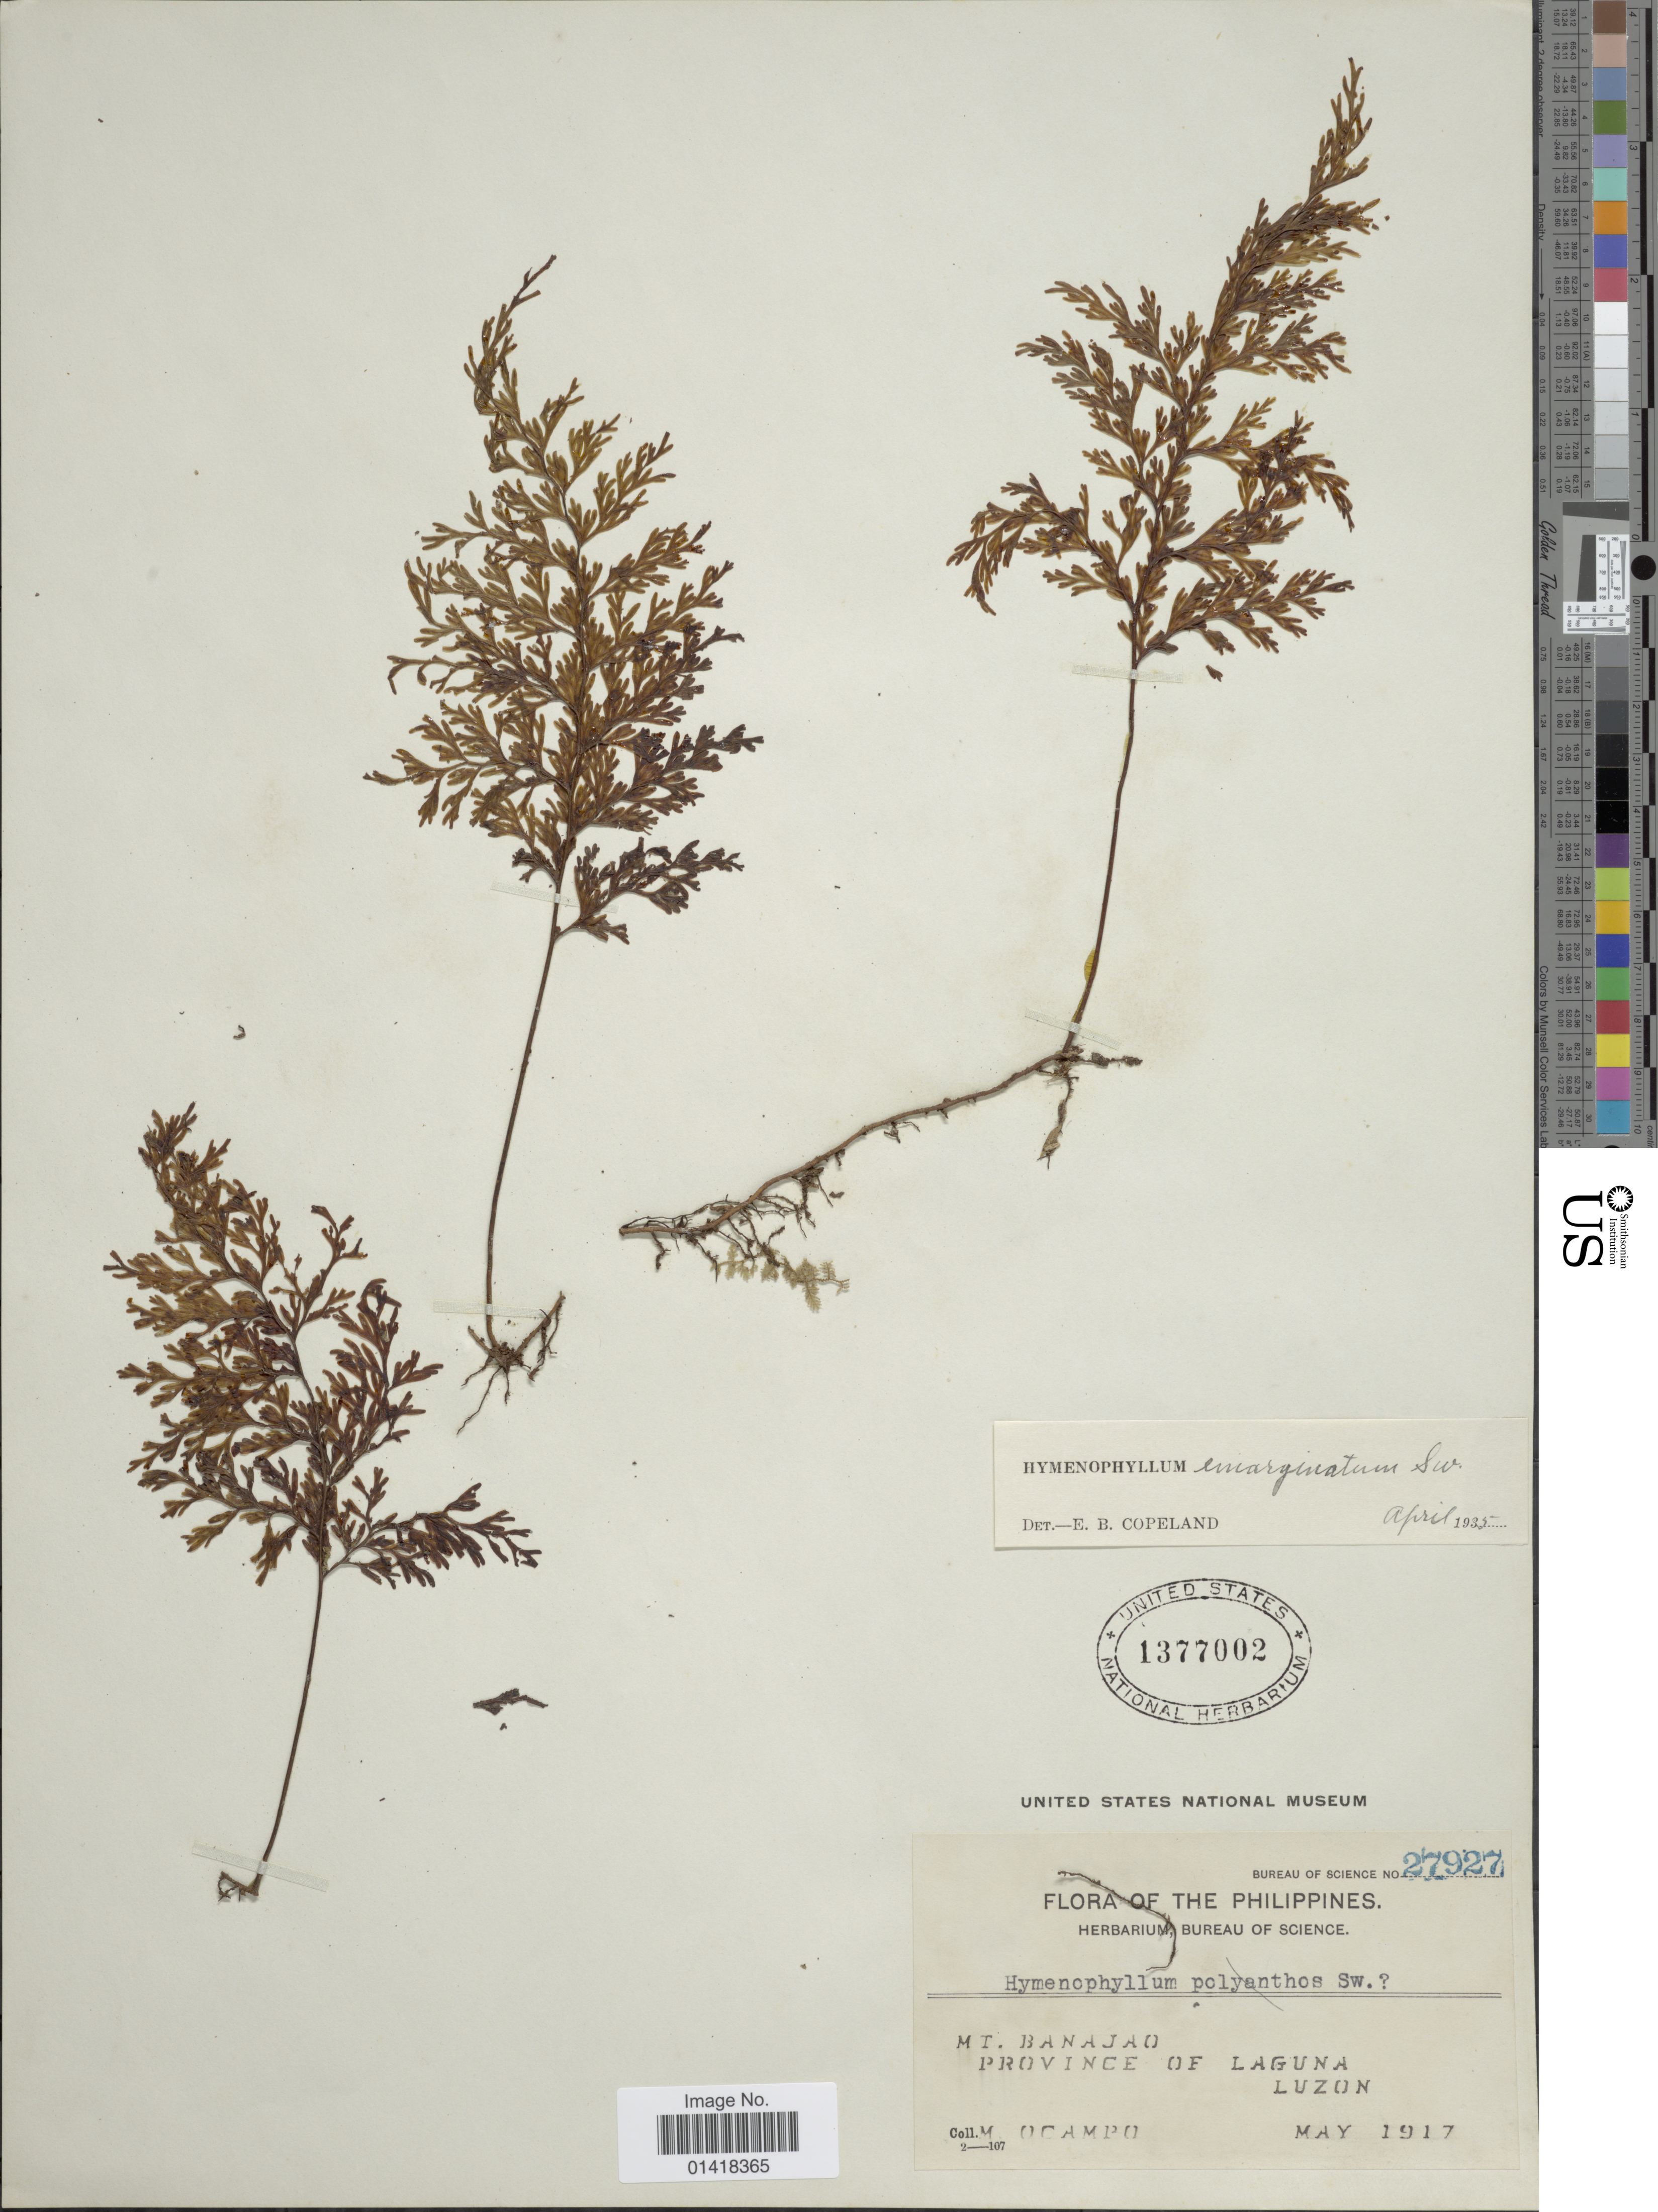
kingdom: Plantae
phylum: Tracheophyta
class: Polypodiopsida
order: Hymenophyllales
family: Hymenophyllaceae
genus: Hymenophyllum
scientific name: Hymenophyllum emarginatum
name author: Sw.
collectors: M. Ocampo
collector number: Bureau of Science 27927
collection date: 1917-05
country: Philippines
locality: Mt. Banajao. Province of Laguna. Luzon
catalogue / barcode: US 1377002